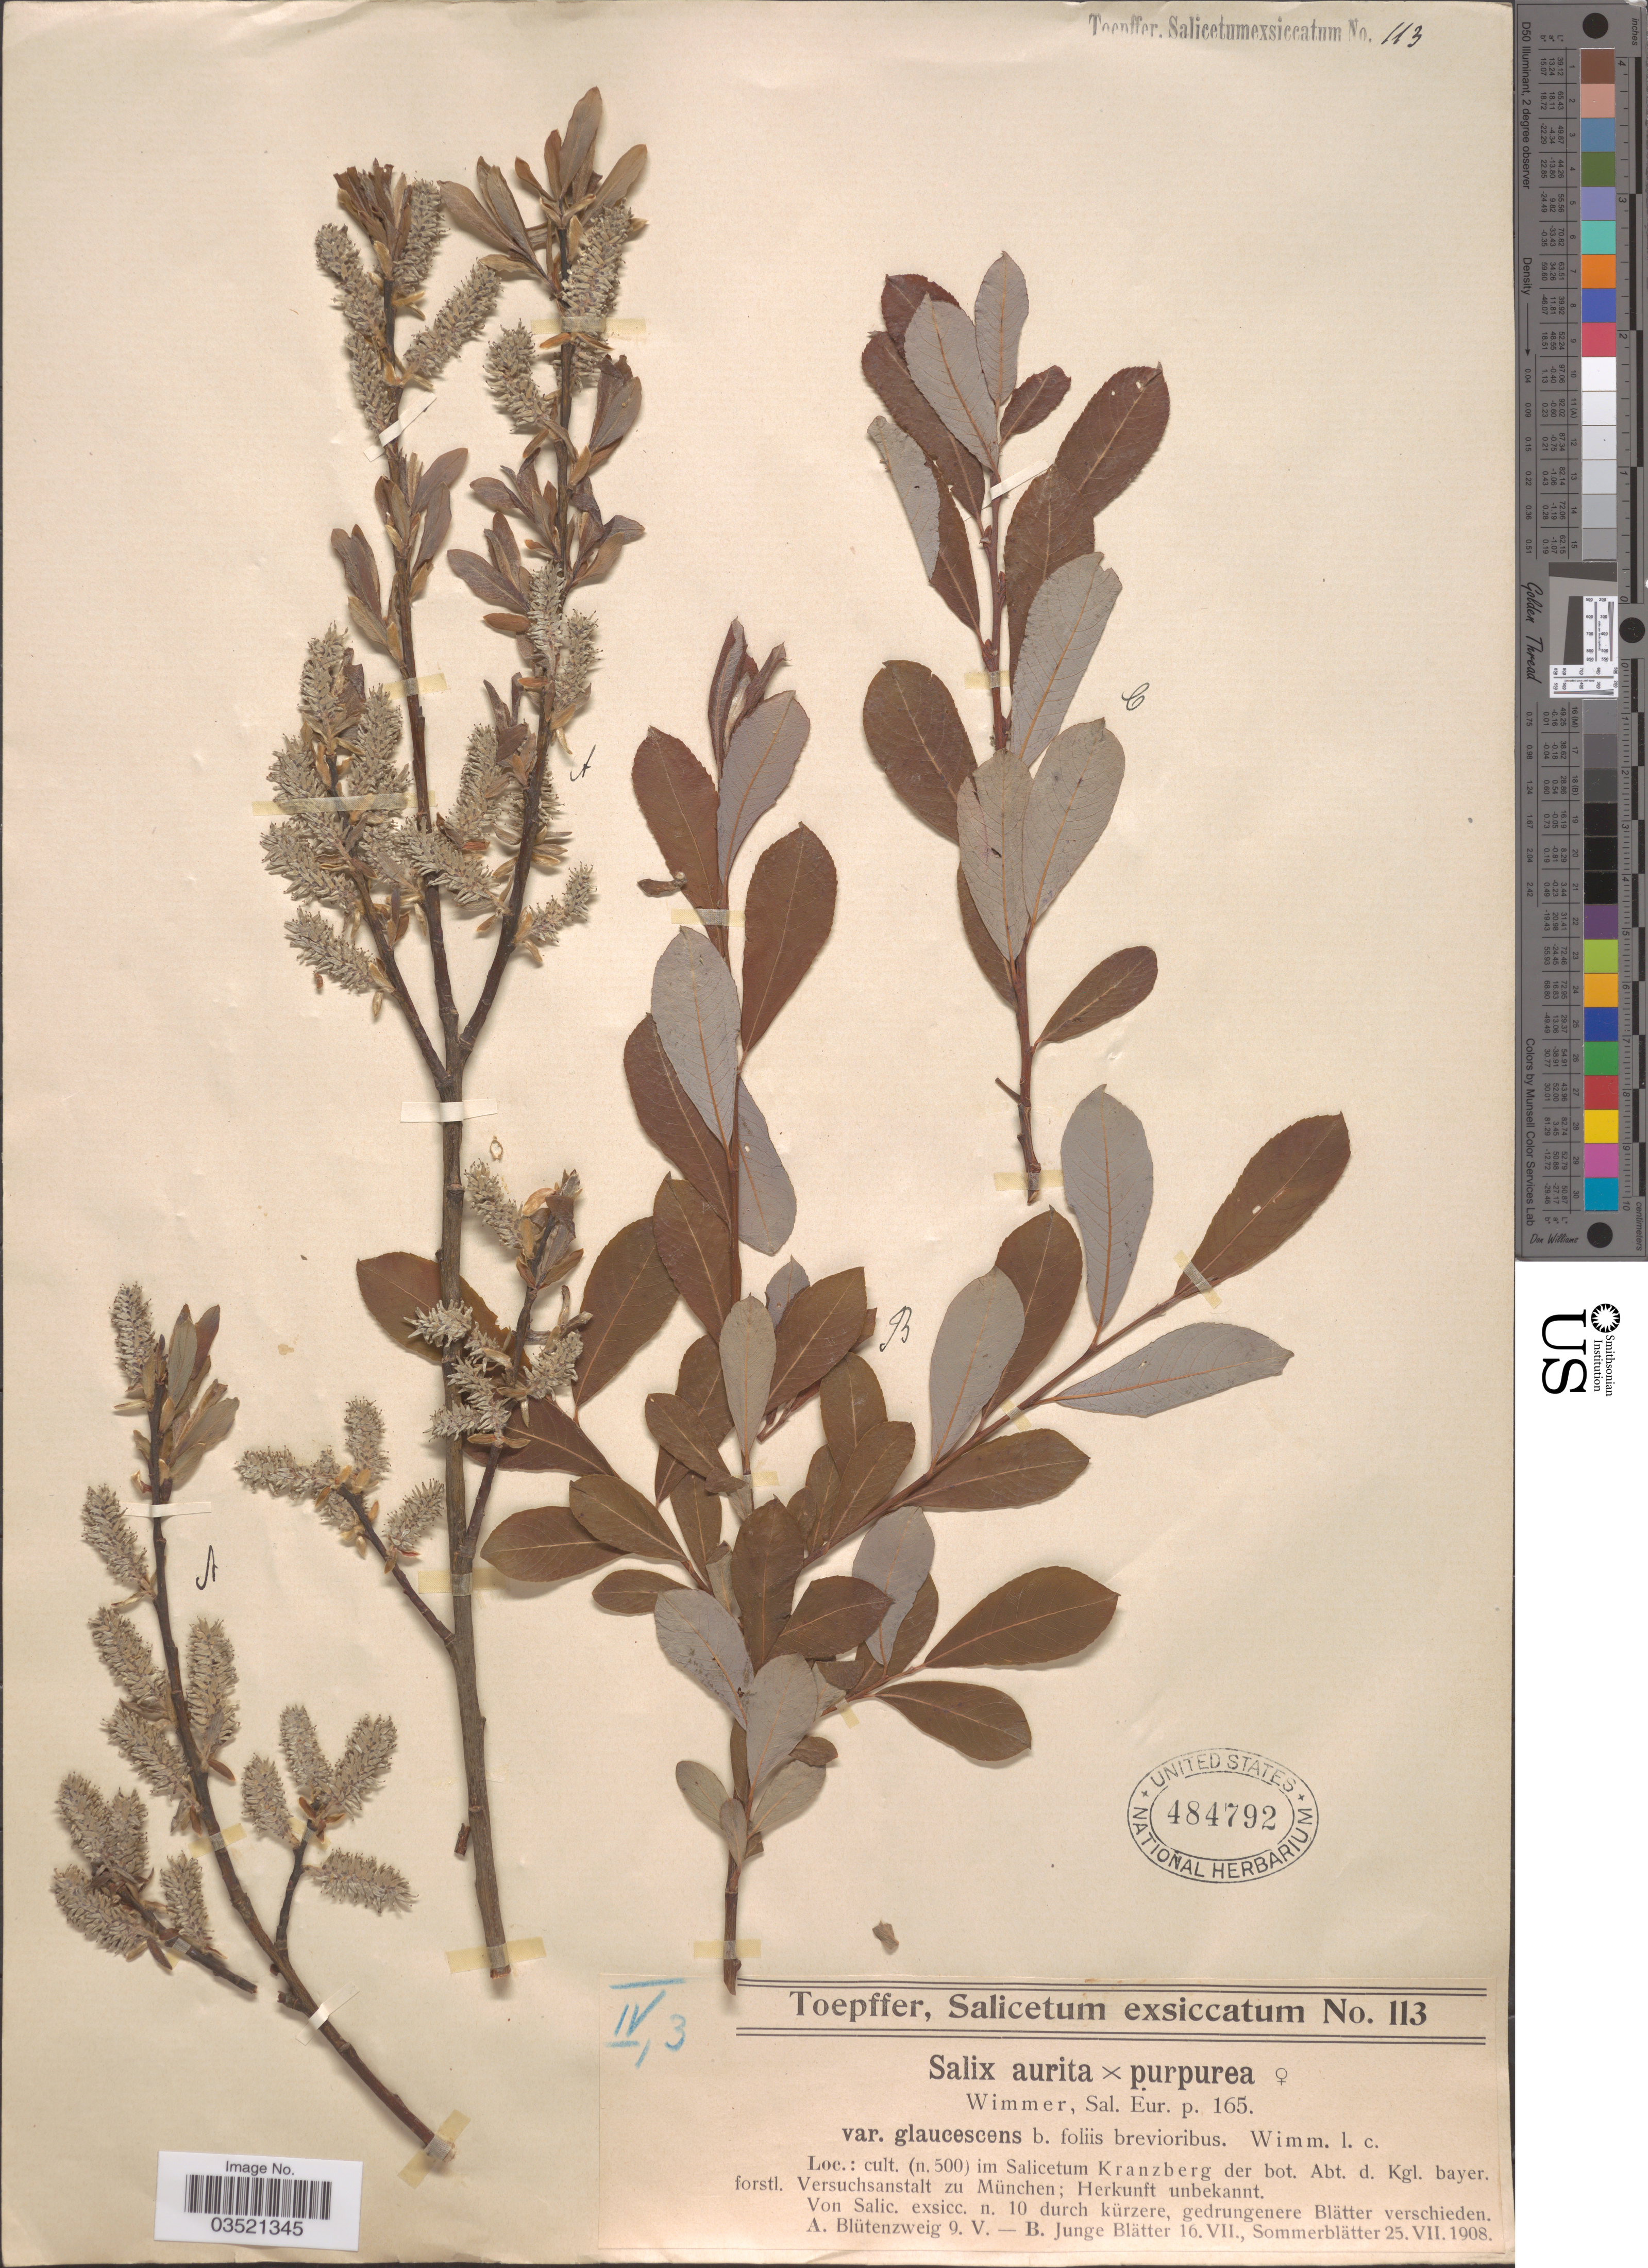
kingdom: Plantae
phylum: Tracheophyta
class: Magnoliopsida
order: Malpighiales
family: Salicaceae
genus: Salix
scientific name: Salix aurita x S. purpurea L.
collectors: A. Toepffer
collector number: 113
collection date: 1908-05-09/1908-07-25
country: Germany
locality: Cult. (n. 500) im Salicetum Kranzberg der bot. Abt. d. Kgl. bayer. forstl. Versuchsanstalt zu München; Herkunft unbekamt.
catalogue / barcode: US 484792